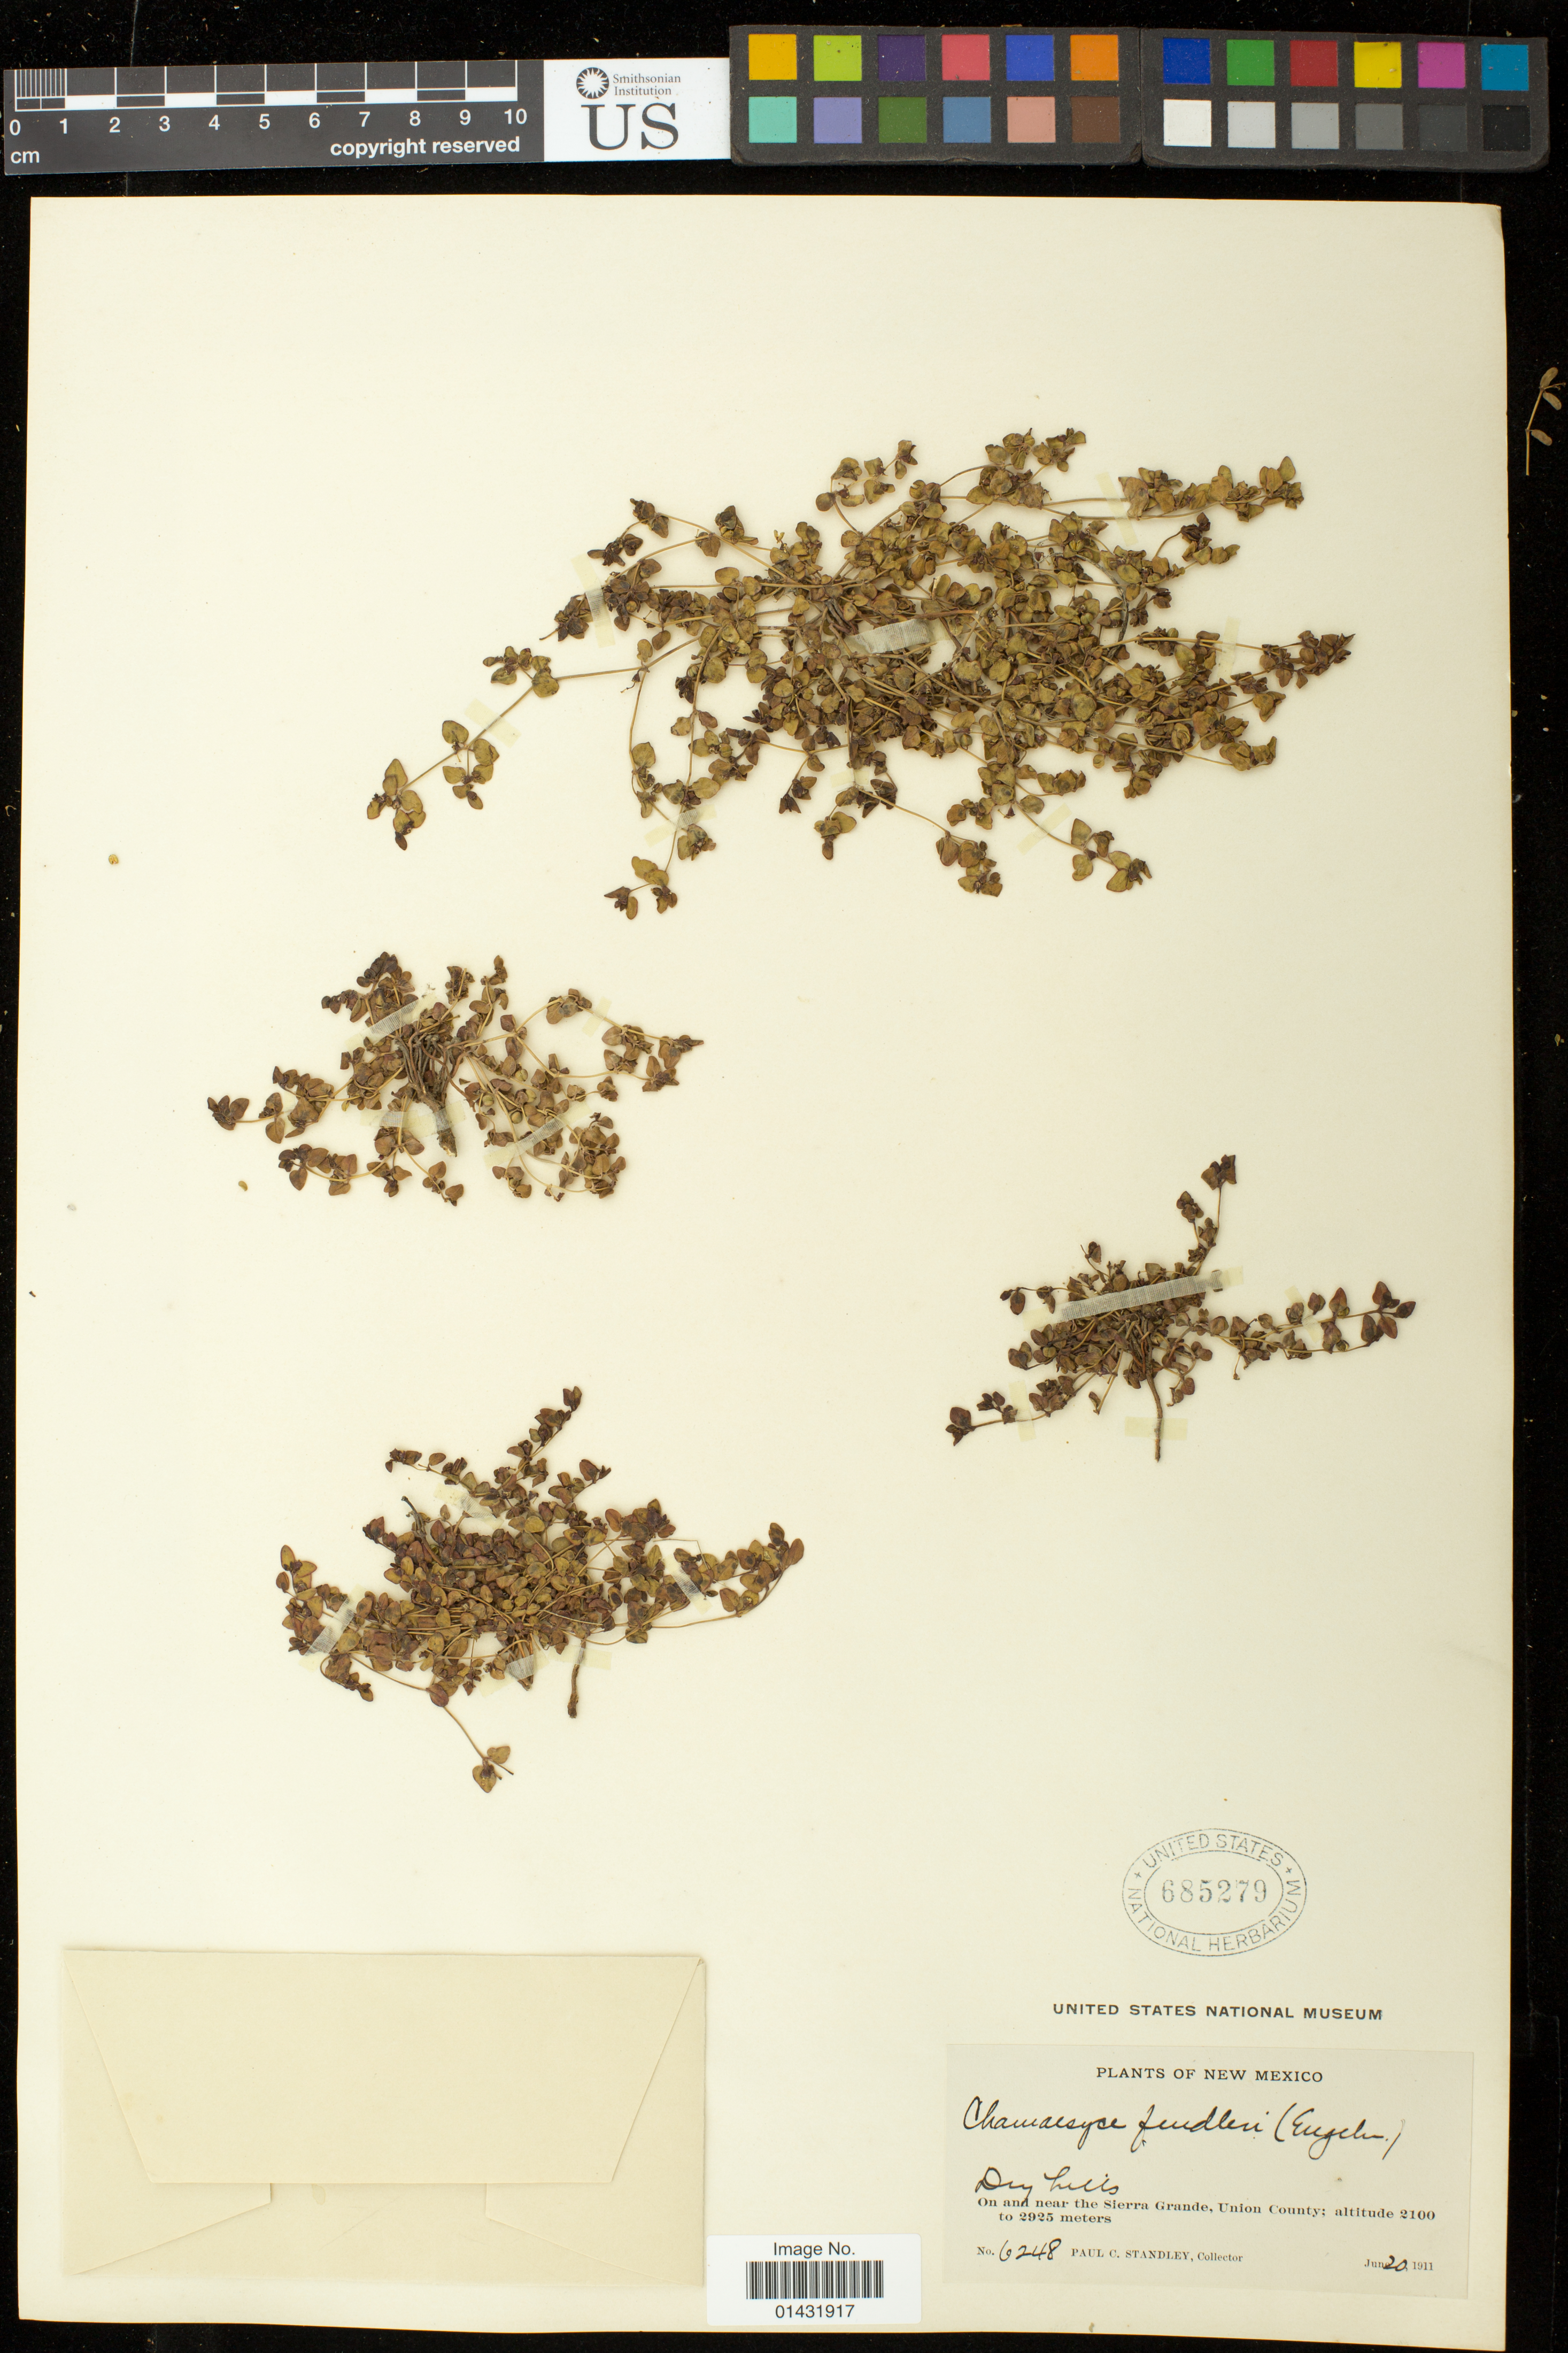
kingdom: Plantae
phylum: Tracheophyta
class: Magnoliopsida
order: Malpighiales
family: Euphorbiaceae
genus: Euphorbia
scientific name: Euphorbia fendleri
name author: Torr. & A. Gray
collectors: P. C. Standley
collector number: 6248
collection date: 1911-06-20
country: United States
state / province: New Mexico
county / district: Union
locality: Dry hills on and near the Sierra Grande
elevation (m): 2100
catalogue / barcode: US 685279